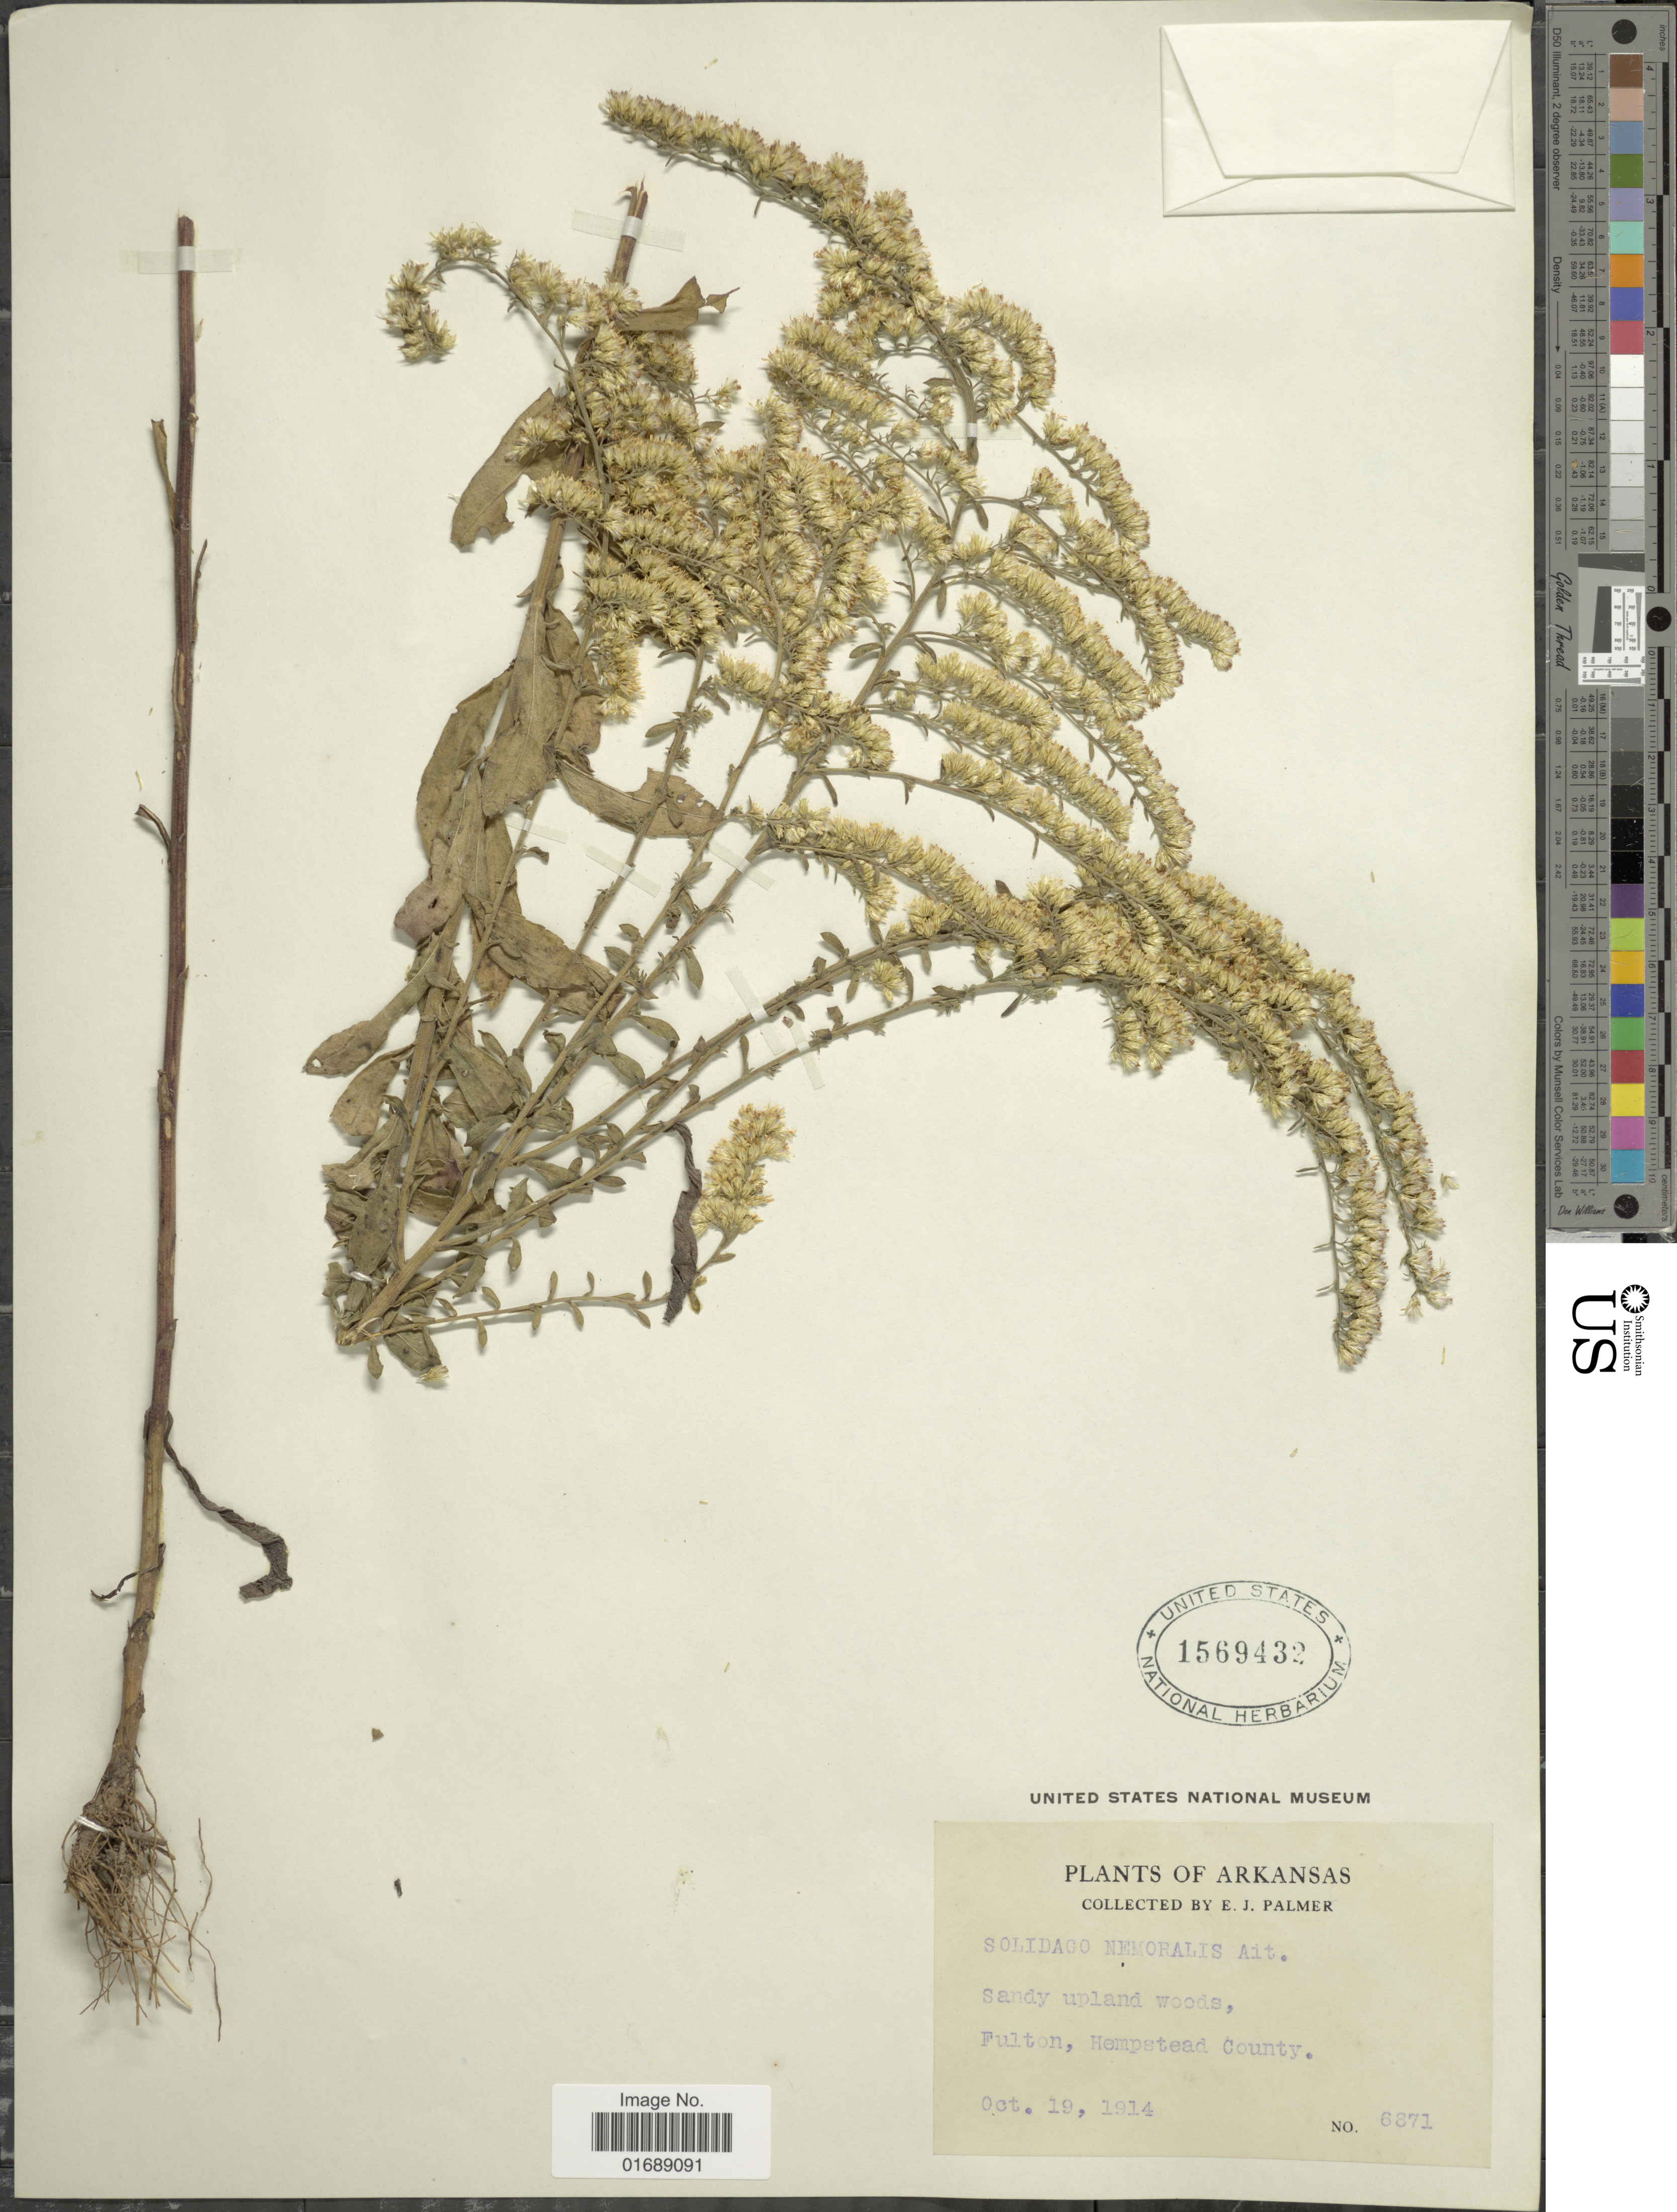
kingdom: Plantae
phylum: Tracheophyta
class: Magnoliopsida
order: Asterales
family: Asteraceae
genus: Solidago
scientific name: Solidago nemoralis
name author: Aiton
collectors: E. J. Palmer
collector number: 6871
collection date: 1914-10-19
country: United States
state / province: Arkansas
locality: Fulton, Hempstead County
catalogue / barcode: US 1569432